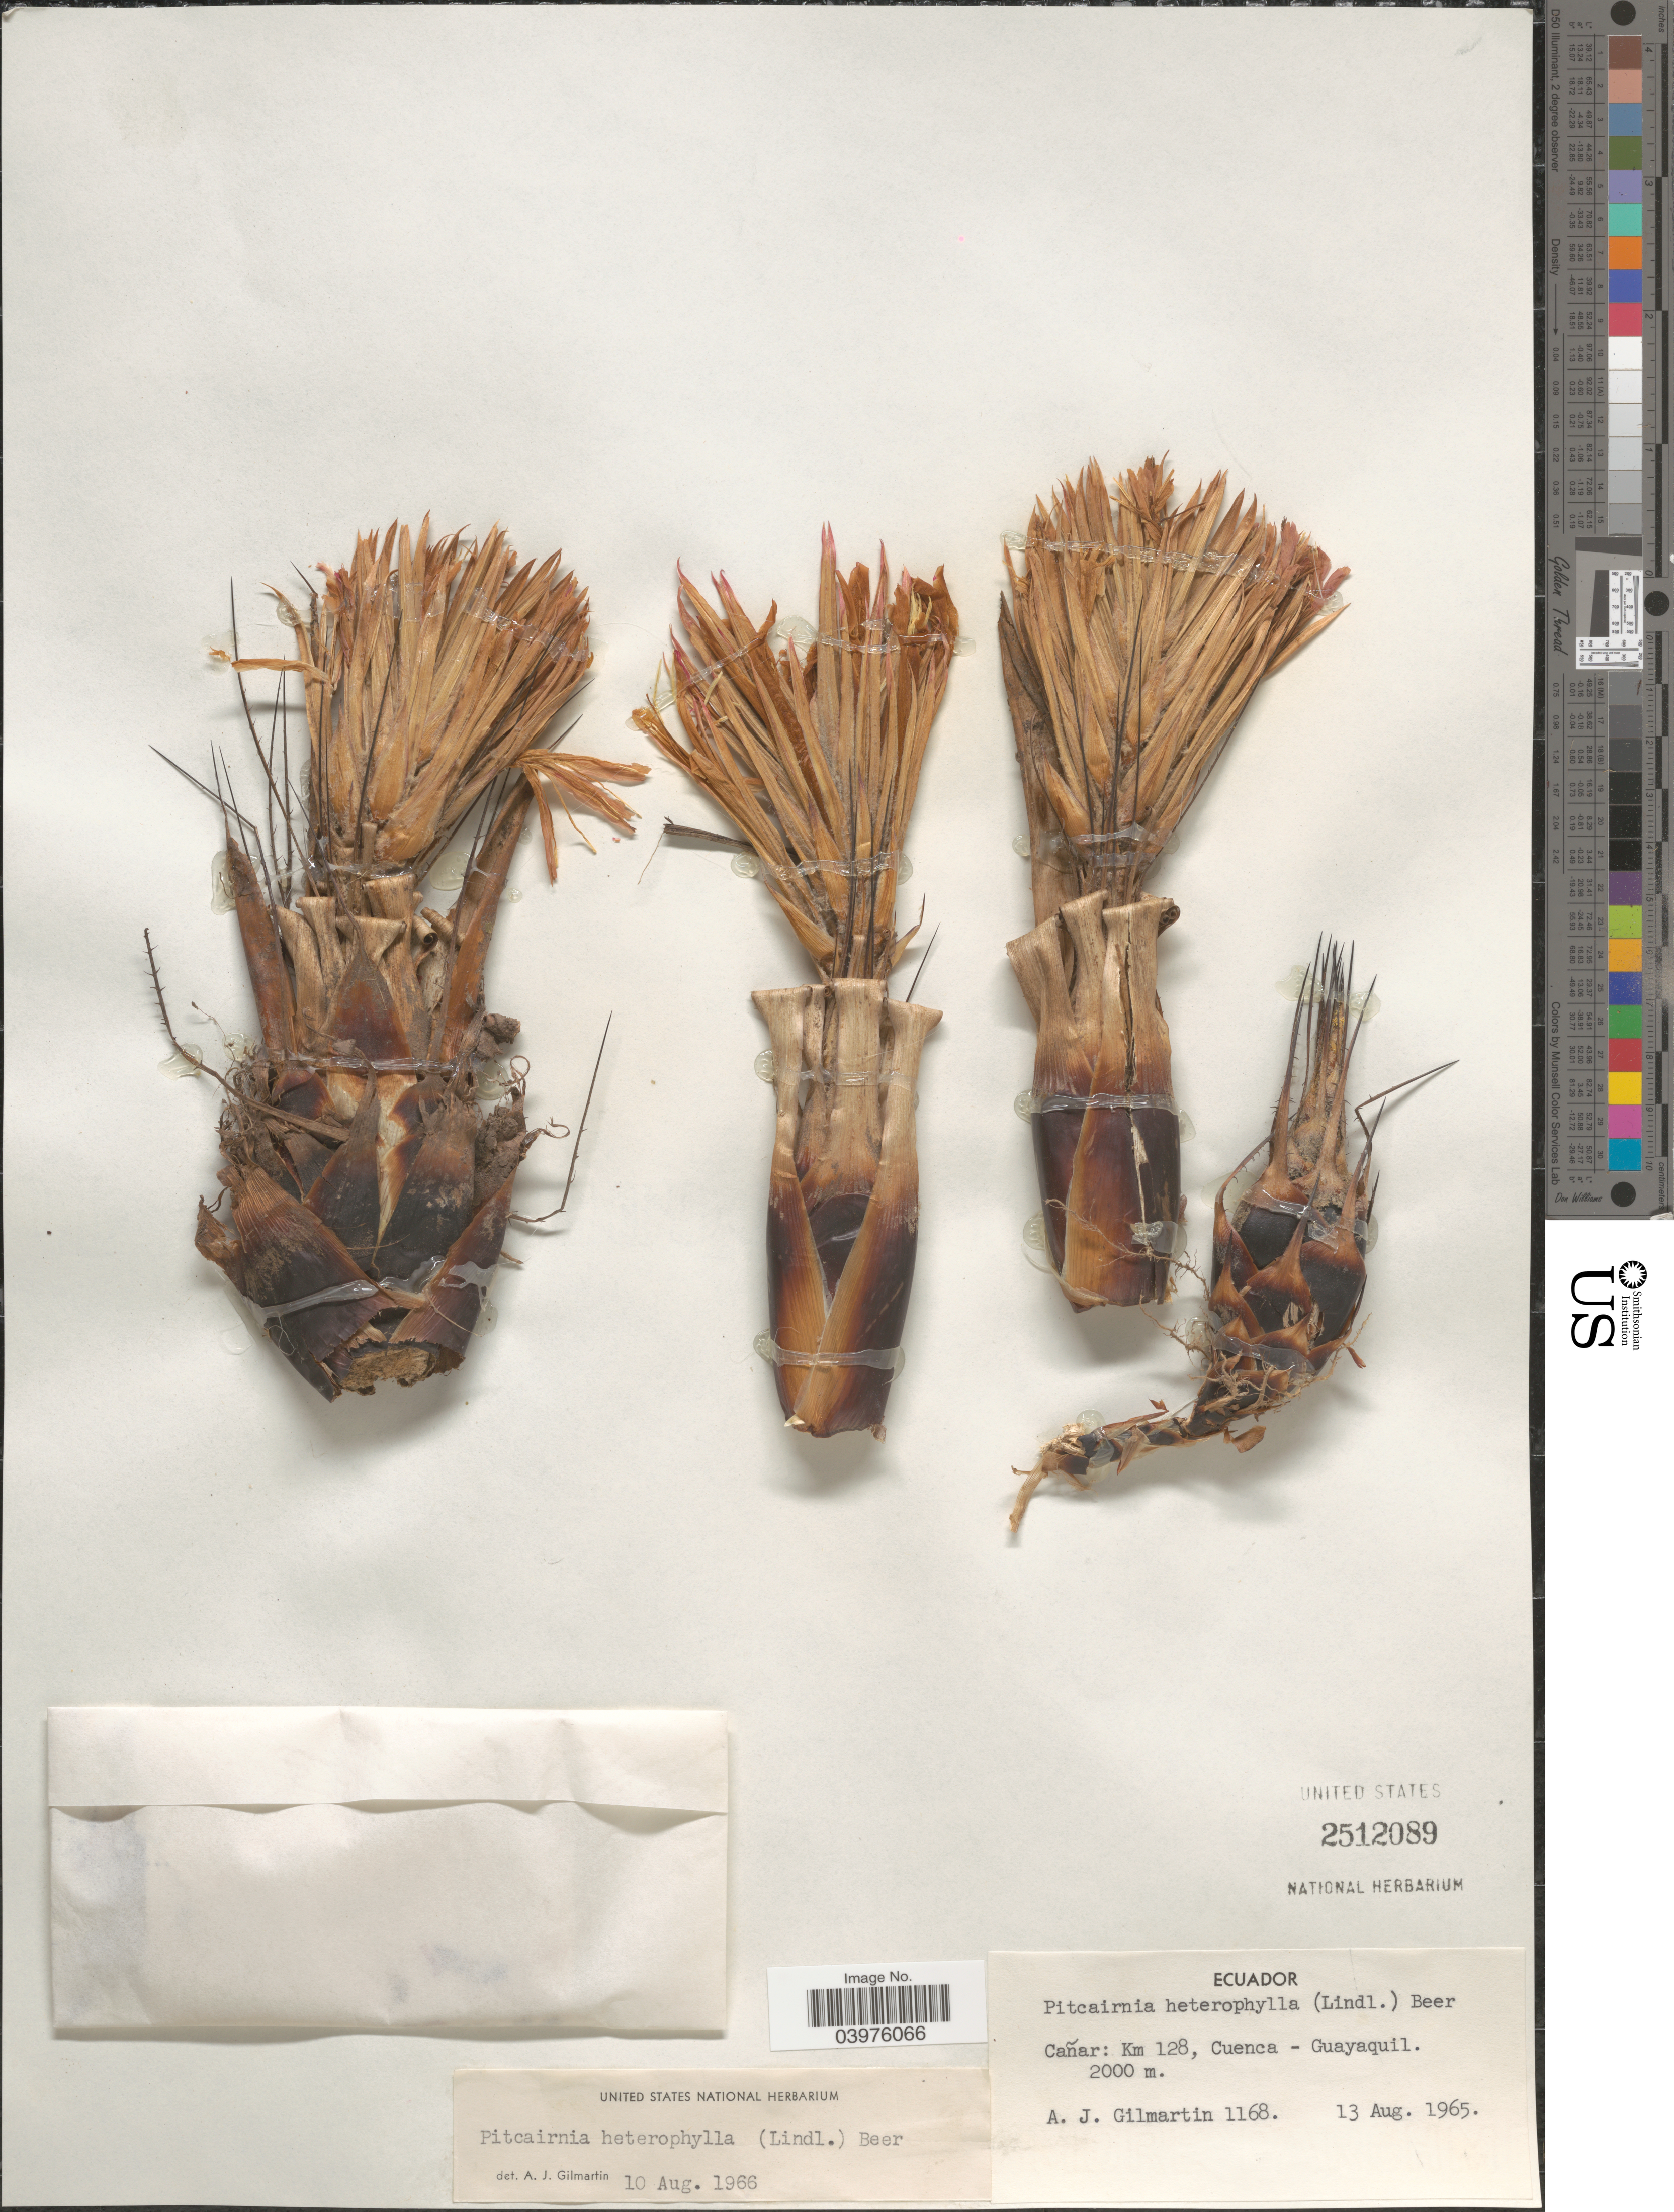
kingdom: Plantae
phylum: Tracheophyta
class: Liliopsida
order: Poales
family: Bromeliaceae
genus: Pitcairnia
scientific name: Pitcairnia heterophylla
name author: (Lindl.) Beer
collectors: A. J. Gilmartin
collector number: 1168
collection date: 1965-08-13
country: Ecuador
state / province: Cañar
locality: Km 128, Cuenca - Guayaquil.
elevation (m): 2000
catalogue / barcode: US 2512089